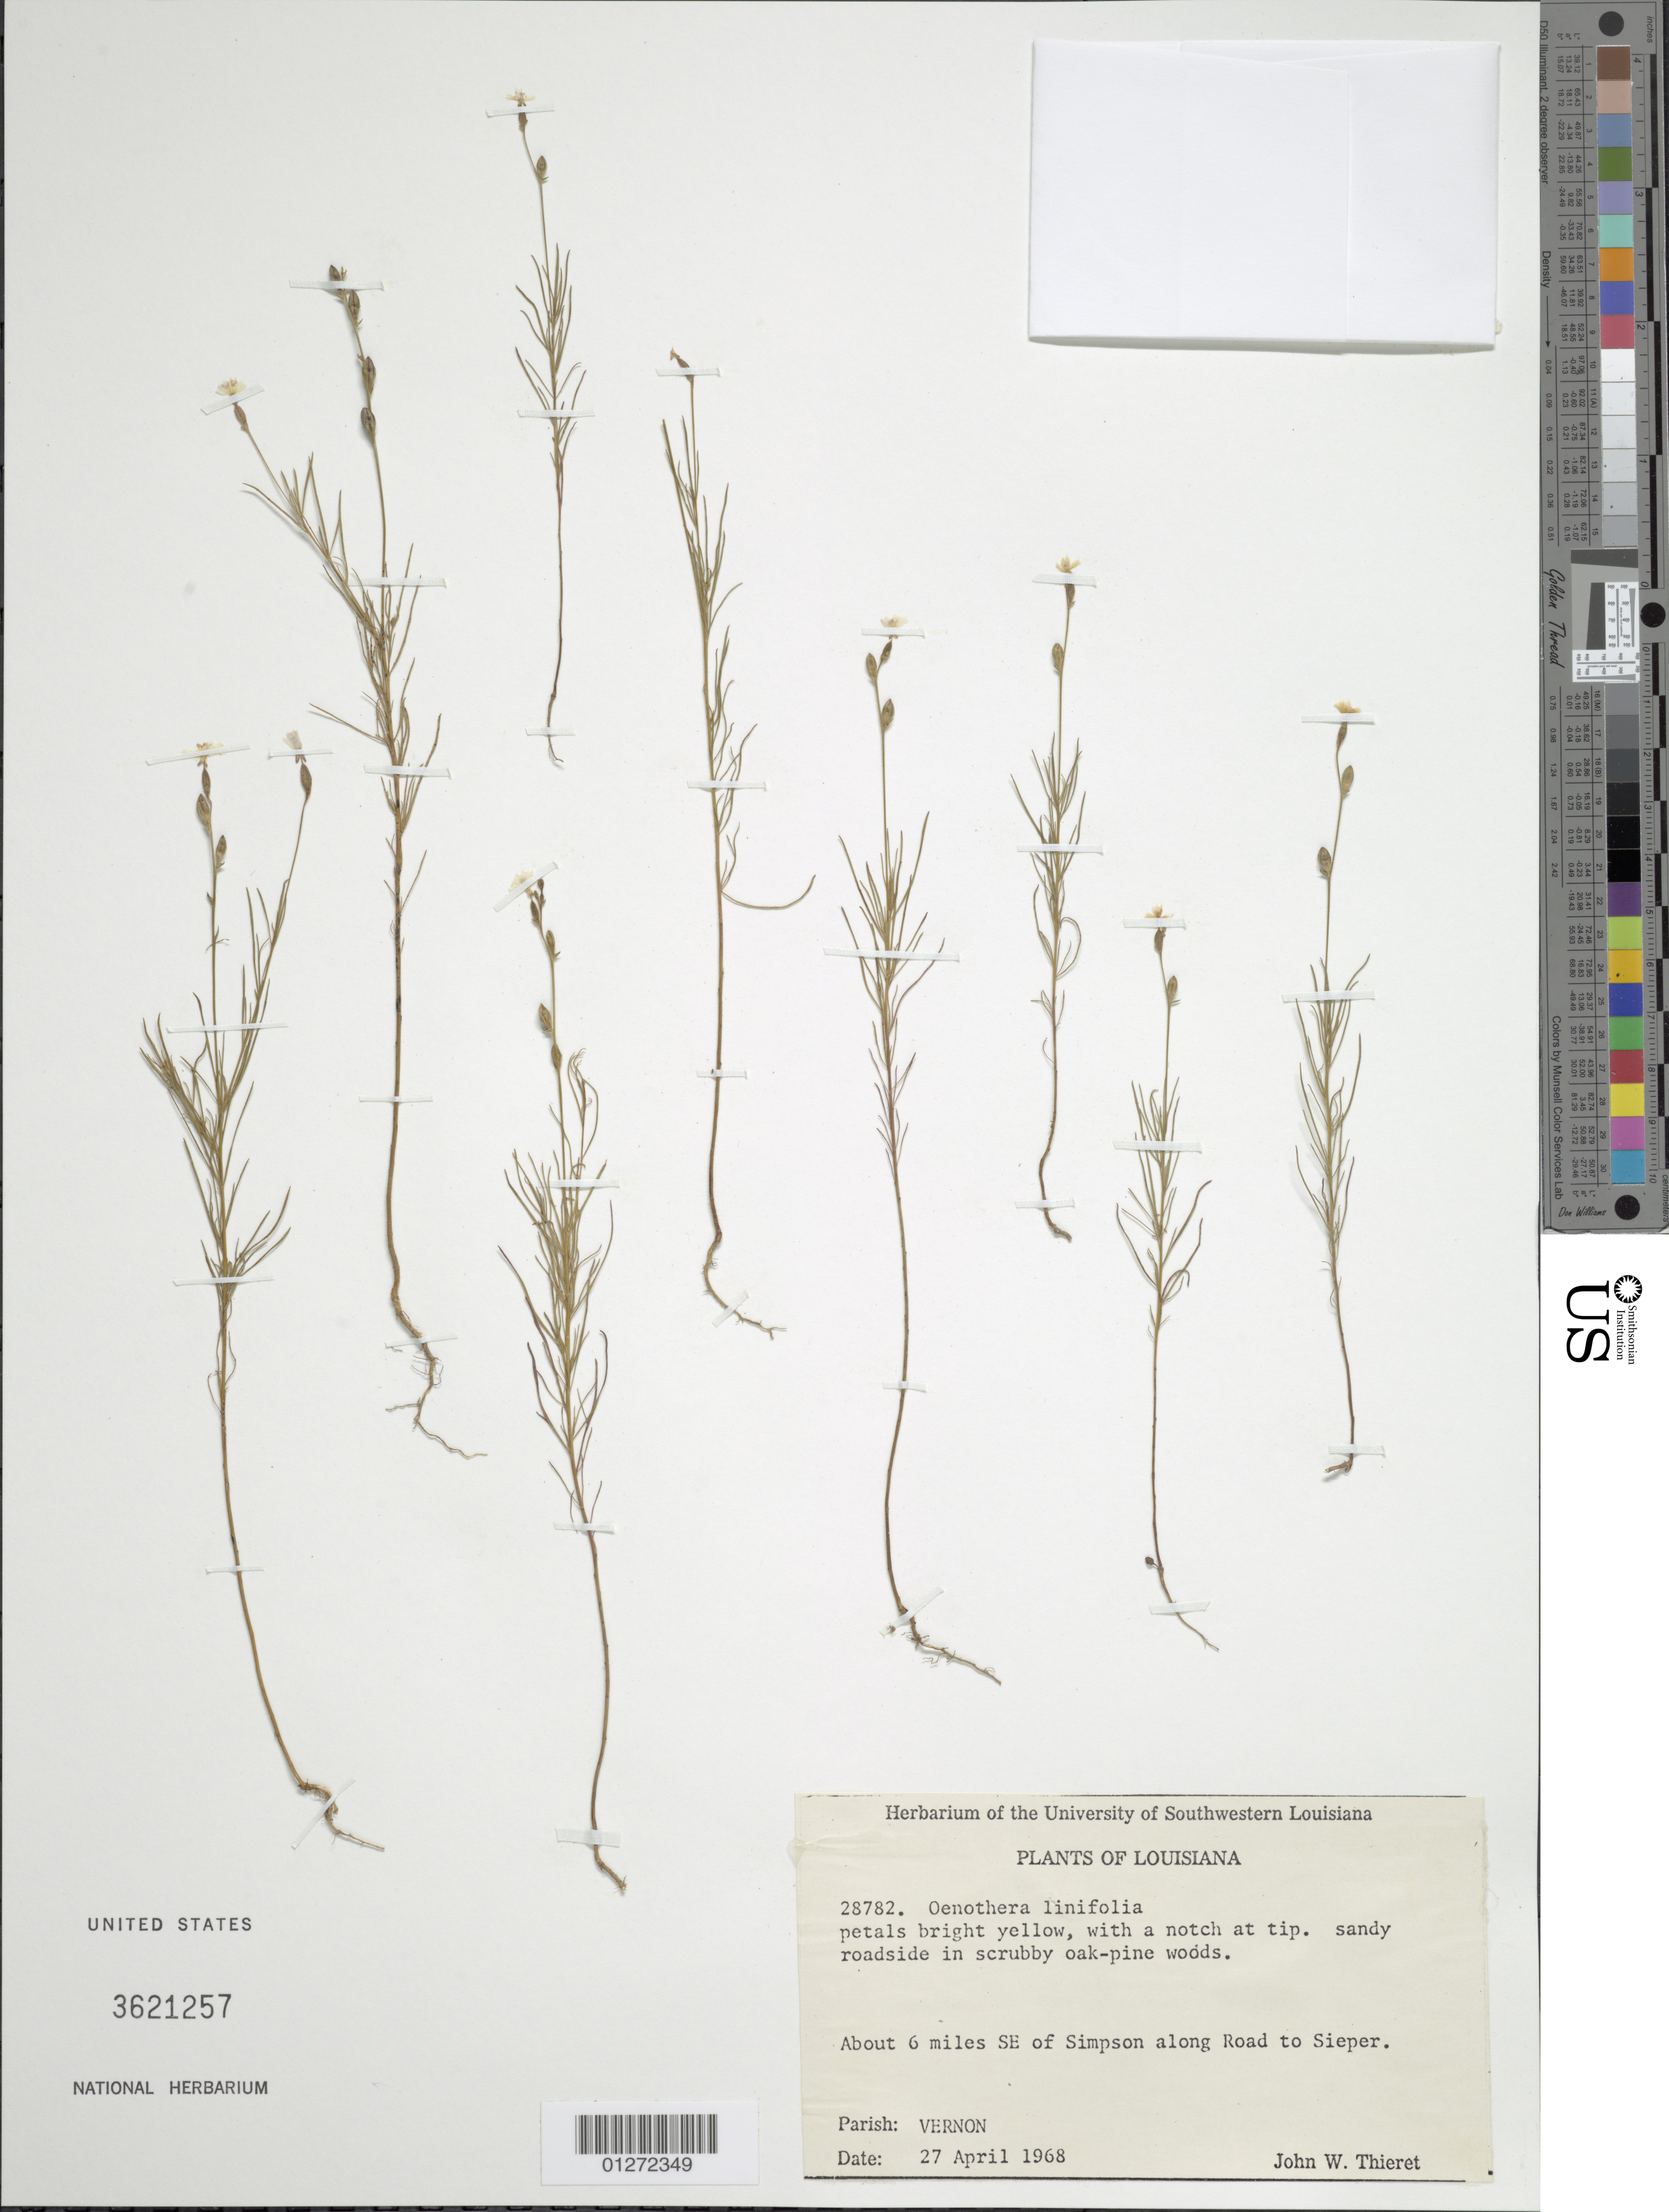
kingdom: Plantae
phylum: Tracheophyta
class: Magnoliopsida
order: Myrtales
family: Onagraceae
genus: Oenothera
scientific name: Oenothera linifolia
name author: Nutt.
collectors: J. W. Thieret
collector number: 28782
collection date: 1968-04-27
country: United States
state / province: Louisiana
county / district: Vernon Parish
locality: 6 mi SE of Simpson along road to Sieper.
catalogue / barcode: US 36212557